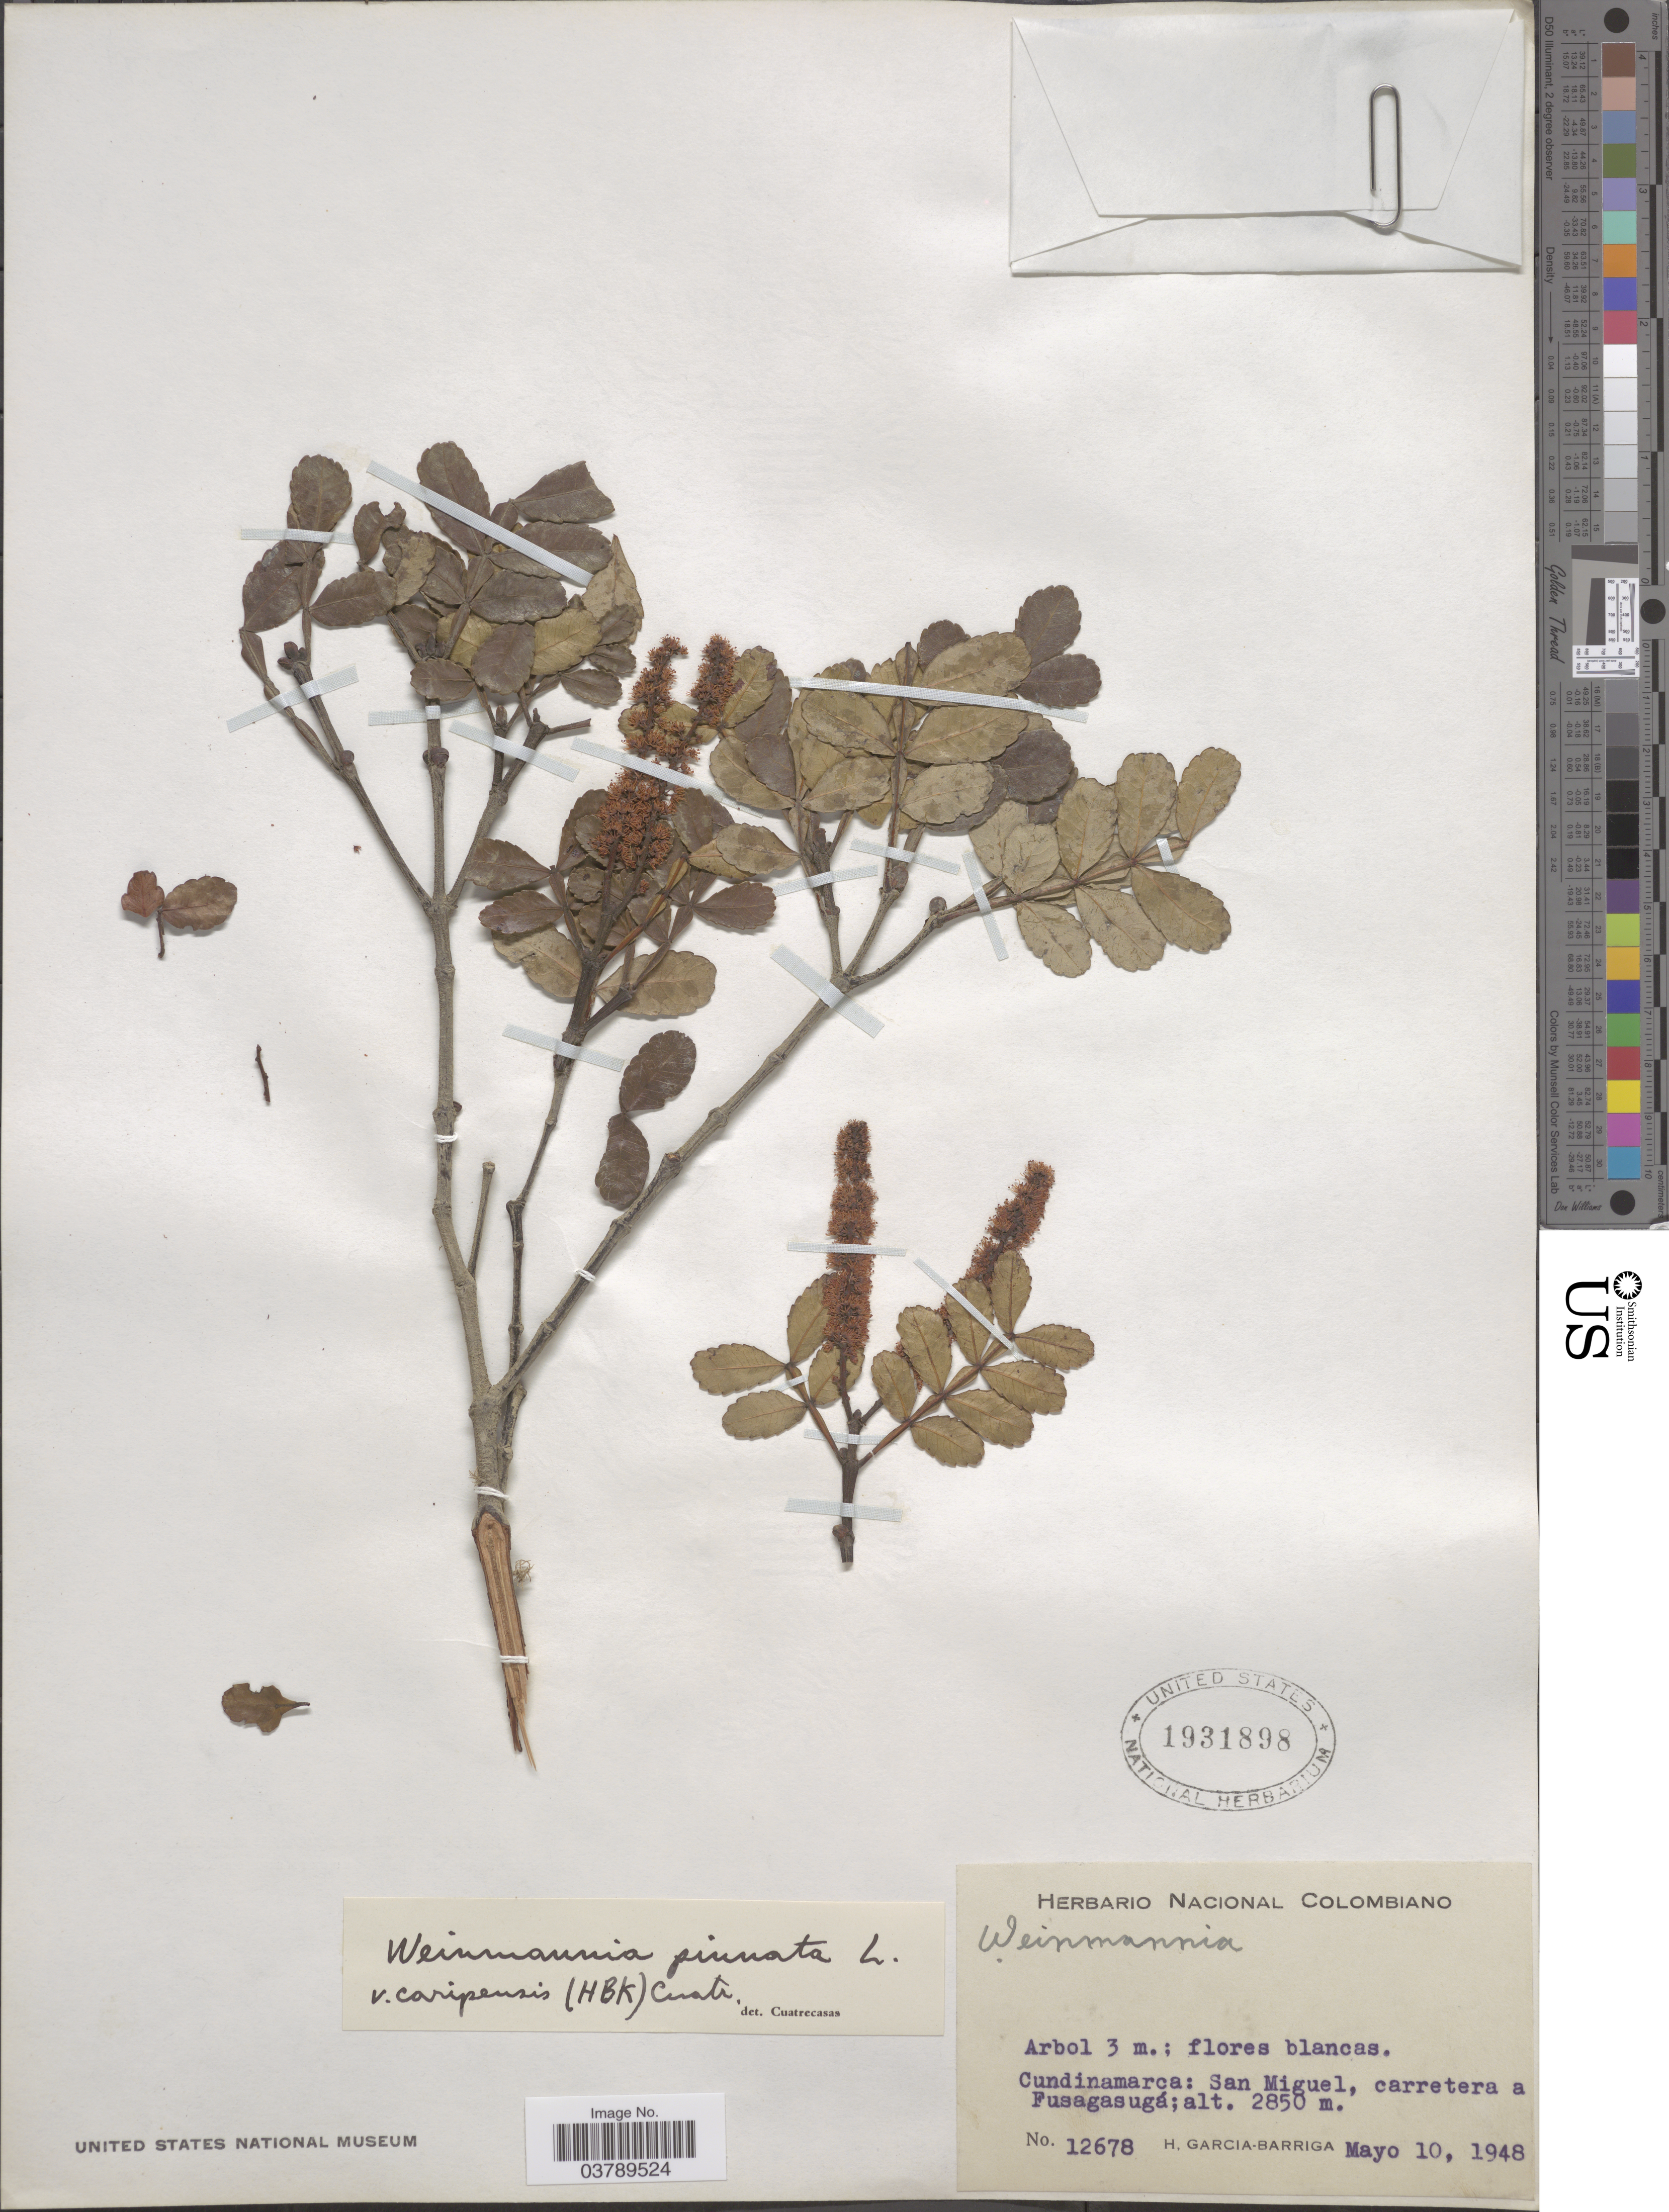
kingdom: Plantae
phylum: Tracheophyta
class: Magnoliopsida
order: Oxalidales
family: Cunoniaceae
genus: Weinmannia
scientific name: Weinmannia pinnata var. caripensis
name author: (Kunth) Cuatrec.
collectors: H. García Barriga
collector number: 12678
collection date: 1948-05-10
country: Colombia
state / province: Cundinamarca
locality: San Miguel, carretera a Fusagasugá.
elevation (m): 2850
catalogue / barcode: US 1931898